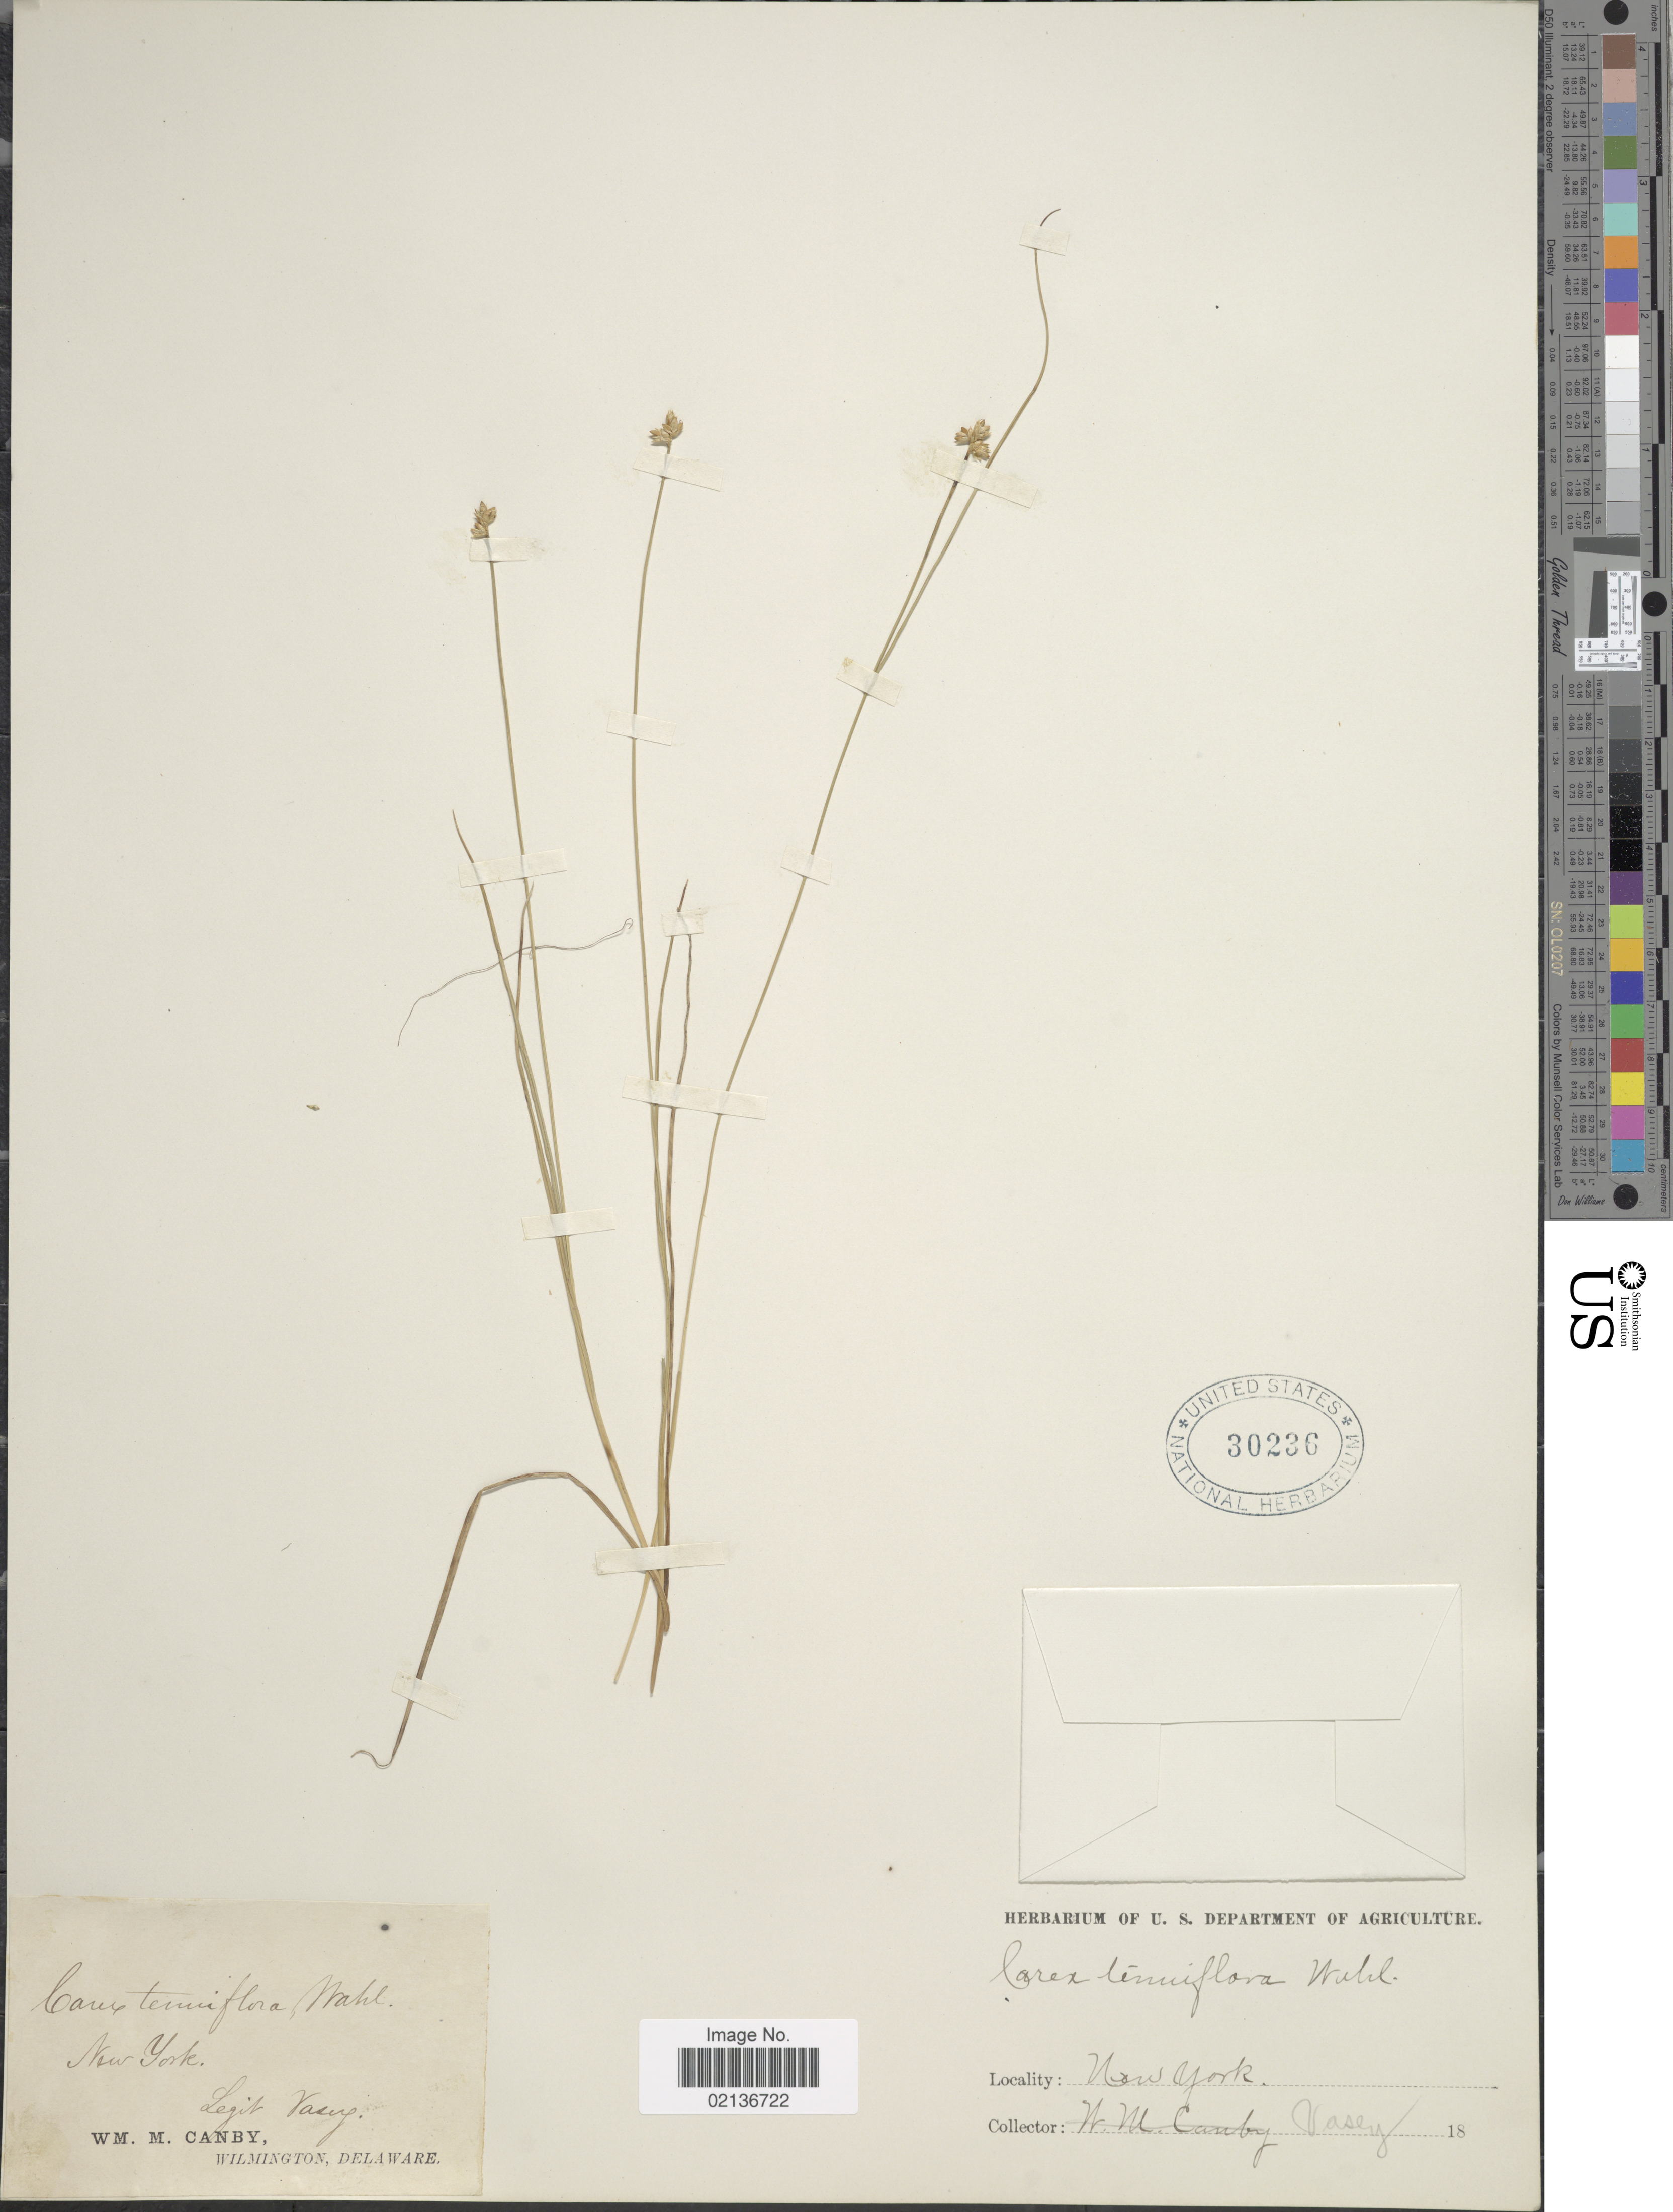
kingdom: Plantae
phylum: Tracheophyta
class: Liliopsida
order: Poales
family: Cyperaceae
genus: Carex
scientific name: Carex tenuiflora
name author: Wahlenb.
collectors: Vasey, --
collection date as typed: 18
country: United States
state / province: New York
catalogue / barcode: US 30236